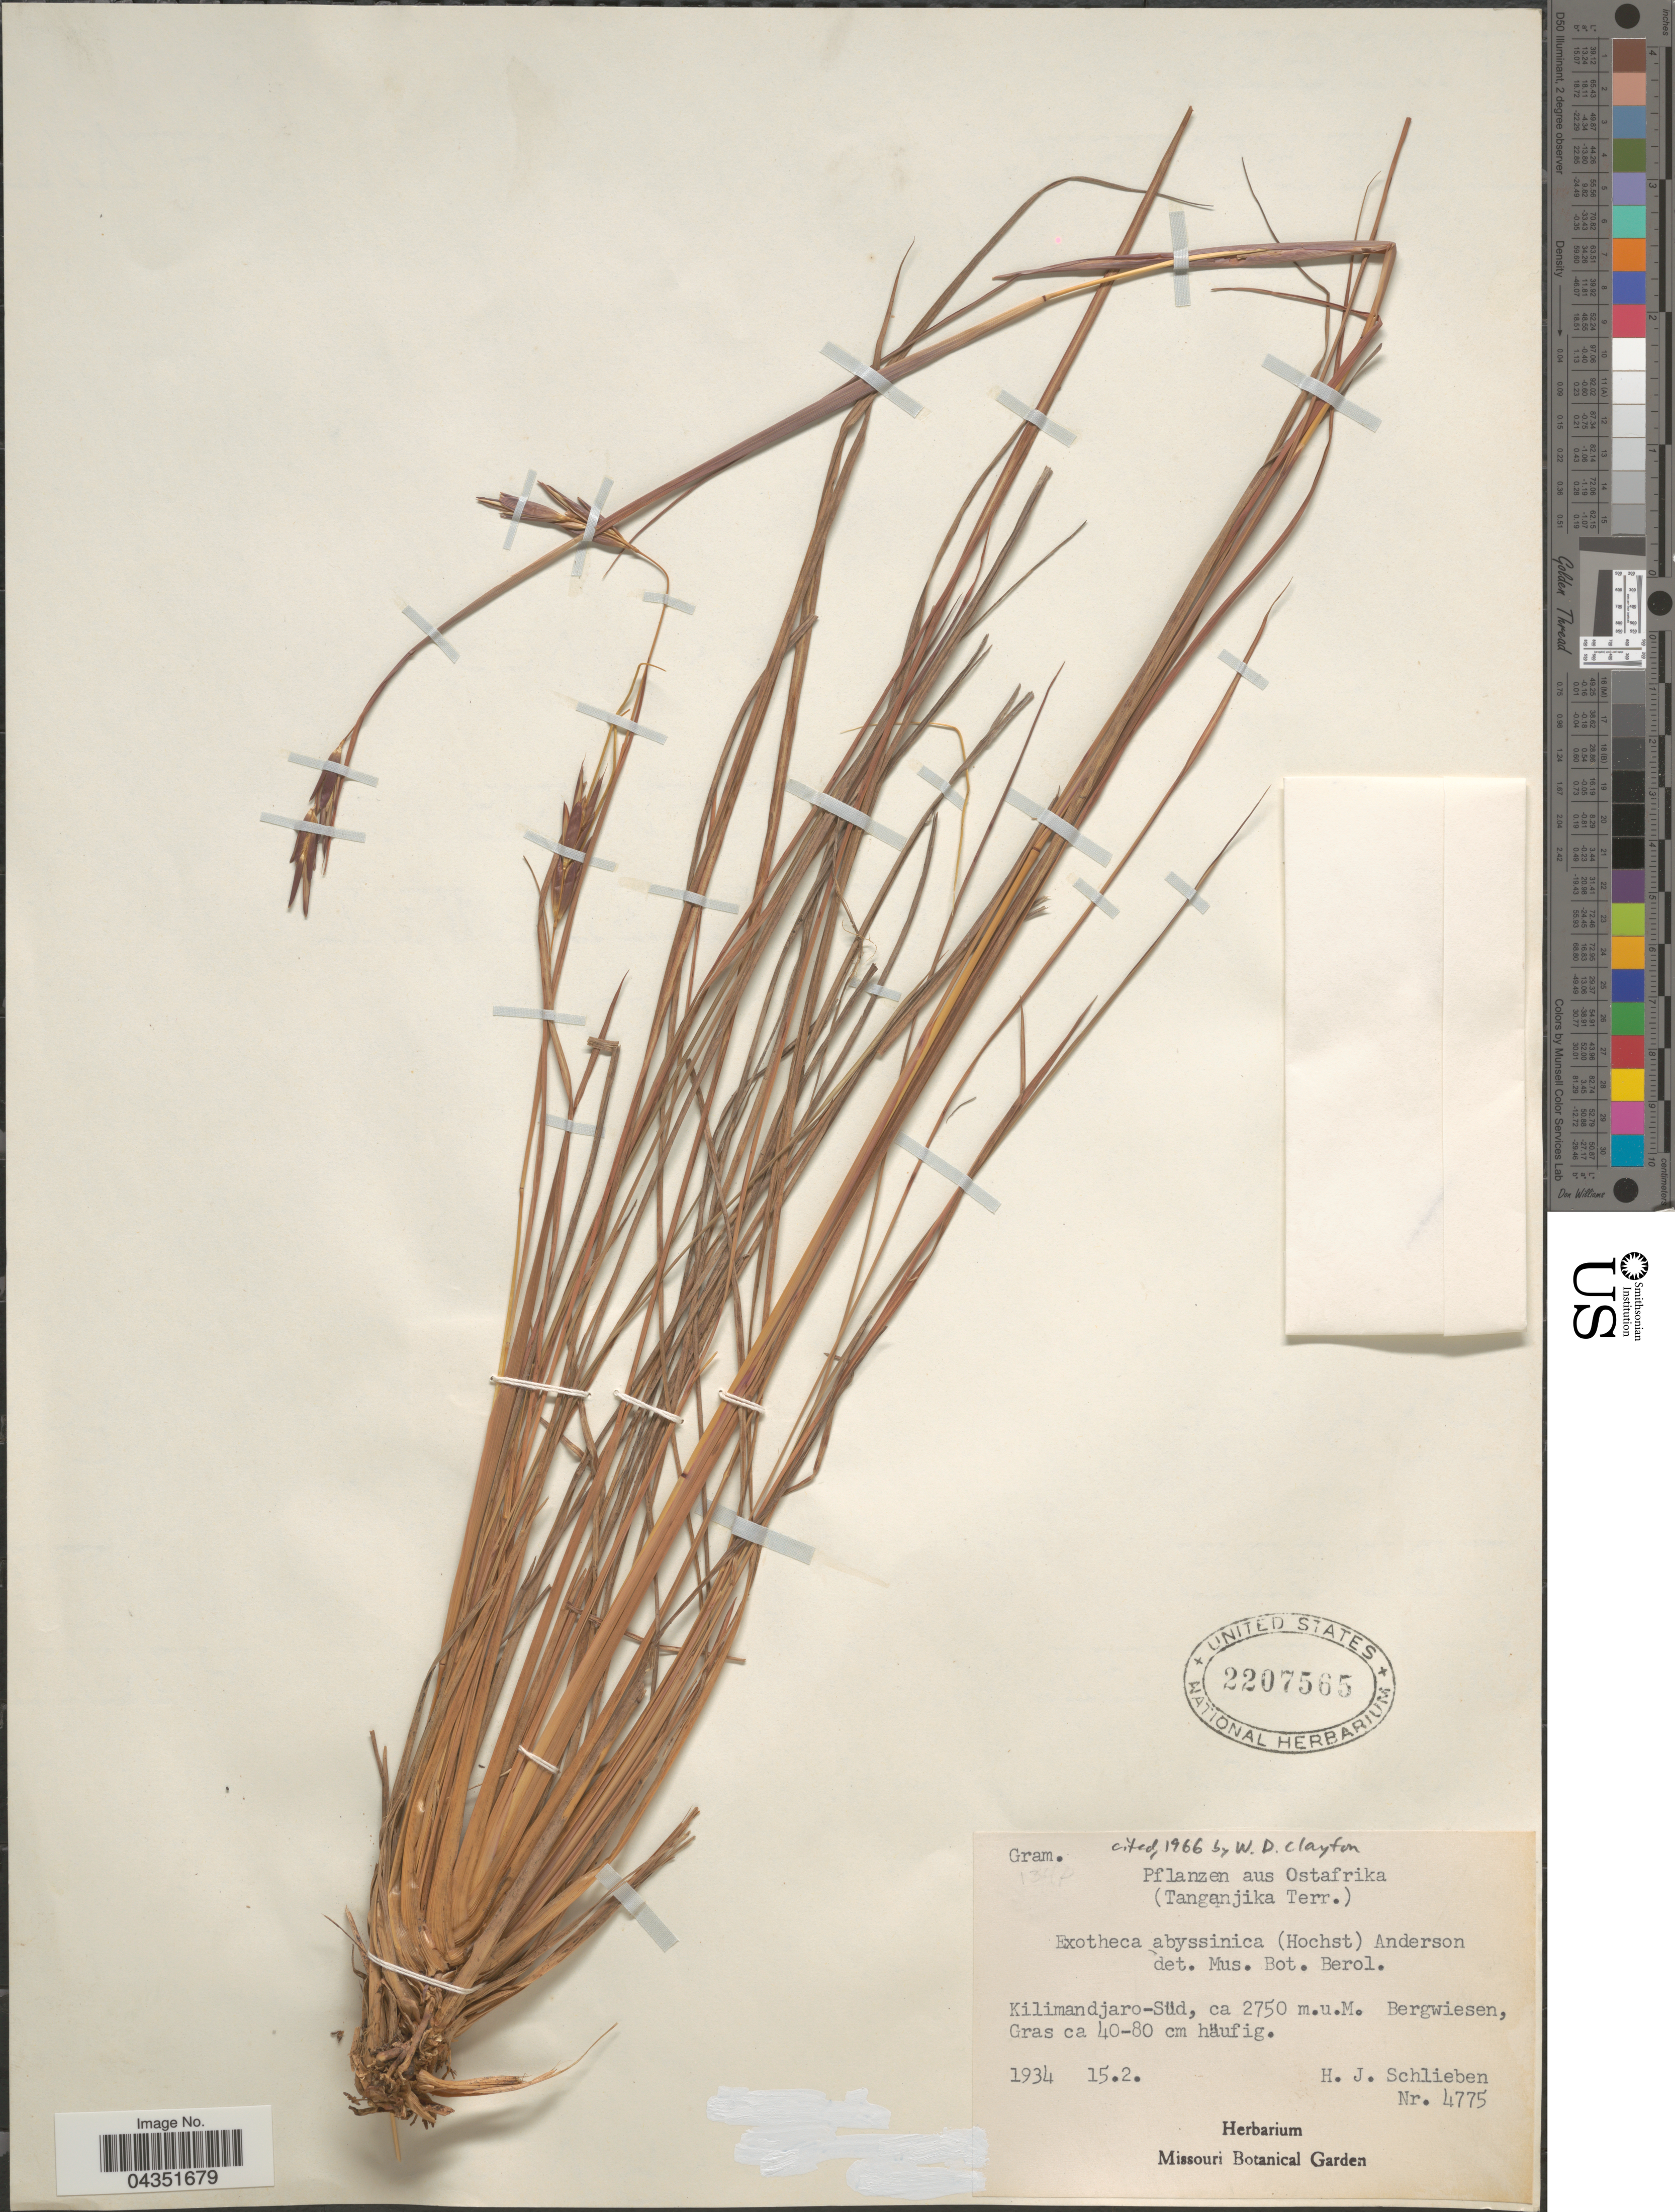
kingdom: Plantae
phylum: Tracheophyta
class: Liliopsida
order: Poales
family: Poaceae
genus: Exotheca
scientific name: Exotheca abyssinica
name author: (Hochst. ex A. Rich.) Andersson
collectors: H. J. Schlieben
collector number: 4775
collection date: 1934-02-15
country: Tanzania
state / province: Kilimanjaro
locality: Ostafrika (Tanganjika Terr.). Kilimandjaro-Süd.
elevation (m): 2750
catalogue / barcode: US 2207565